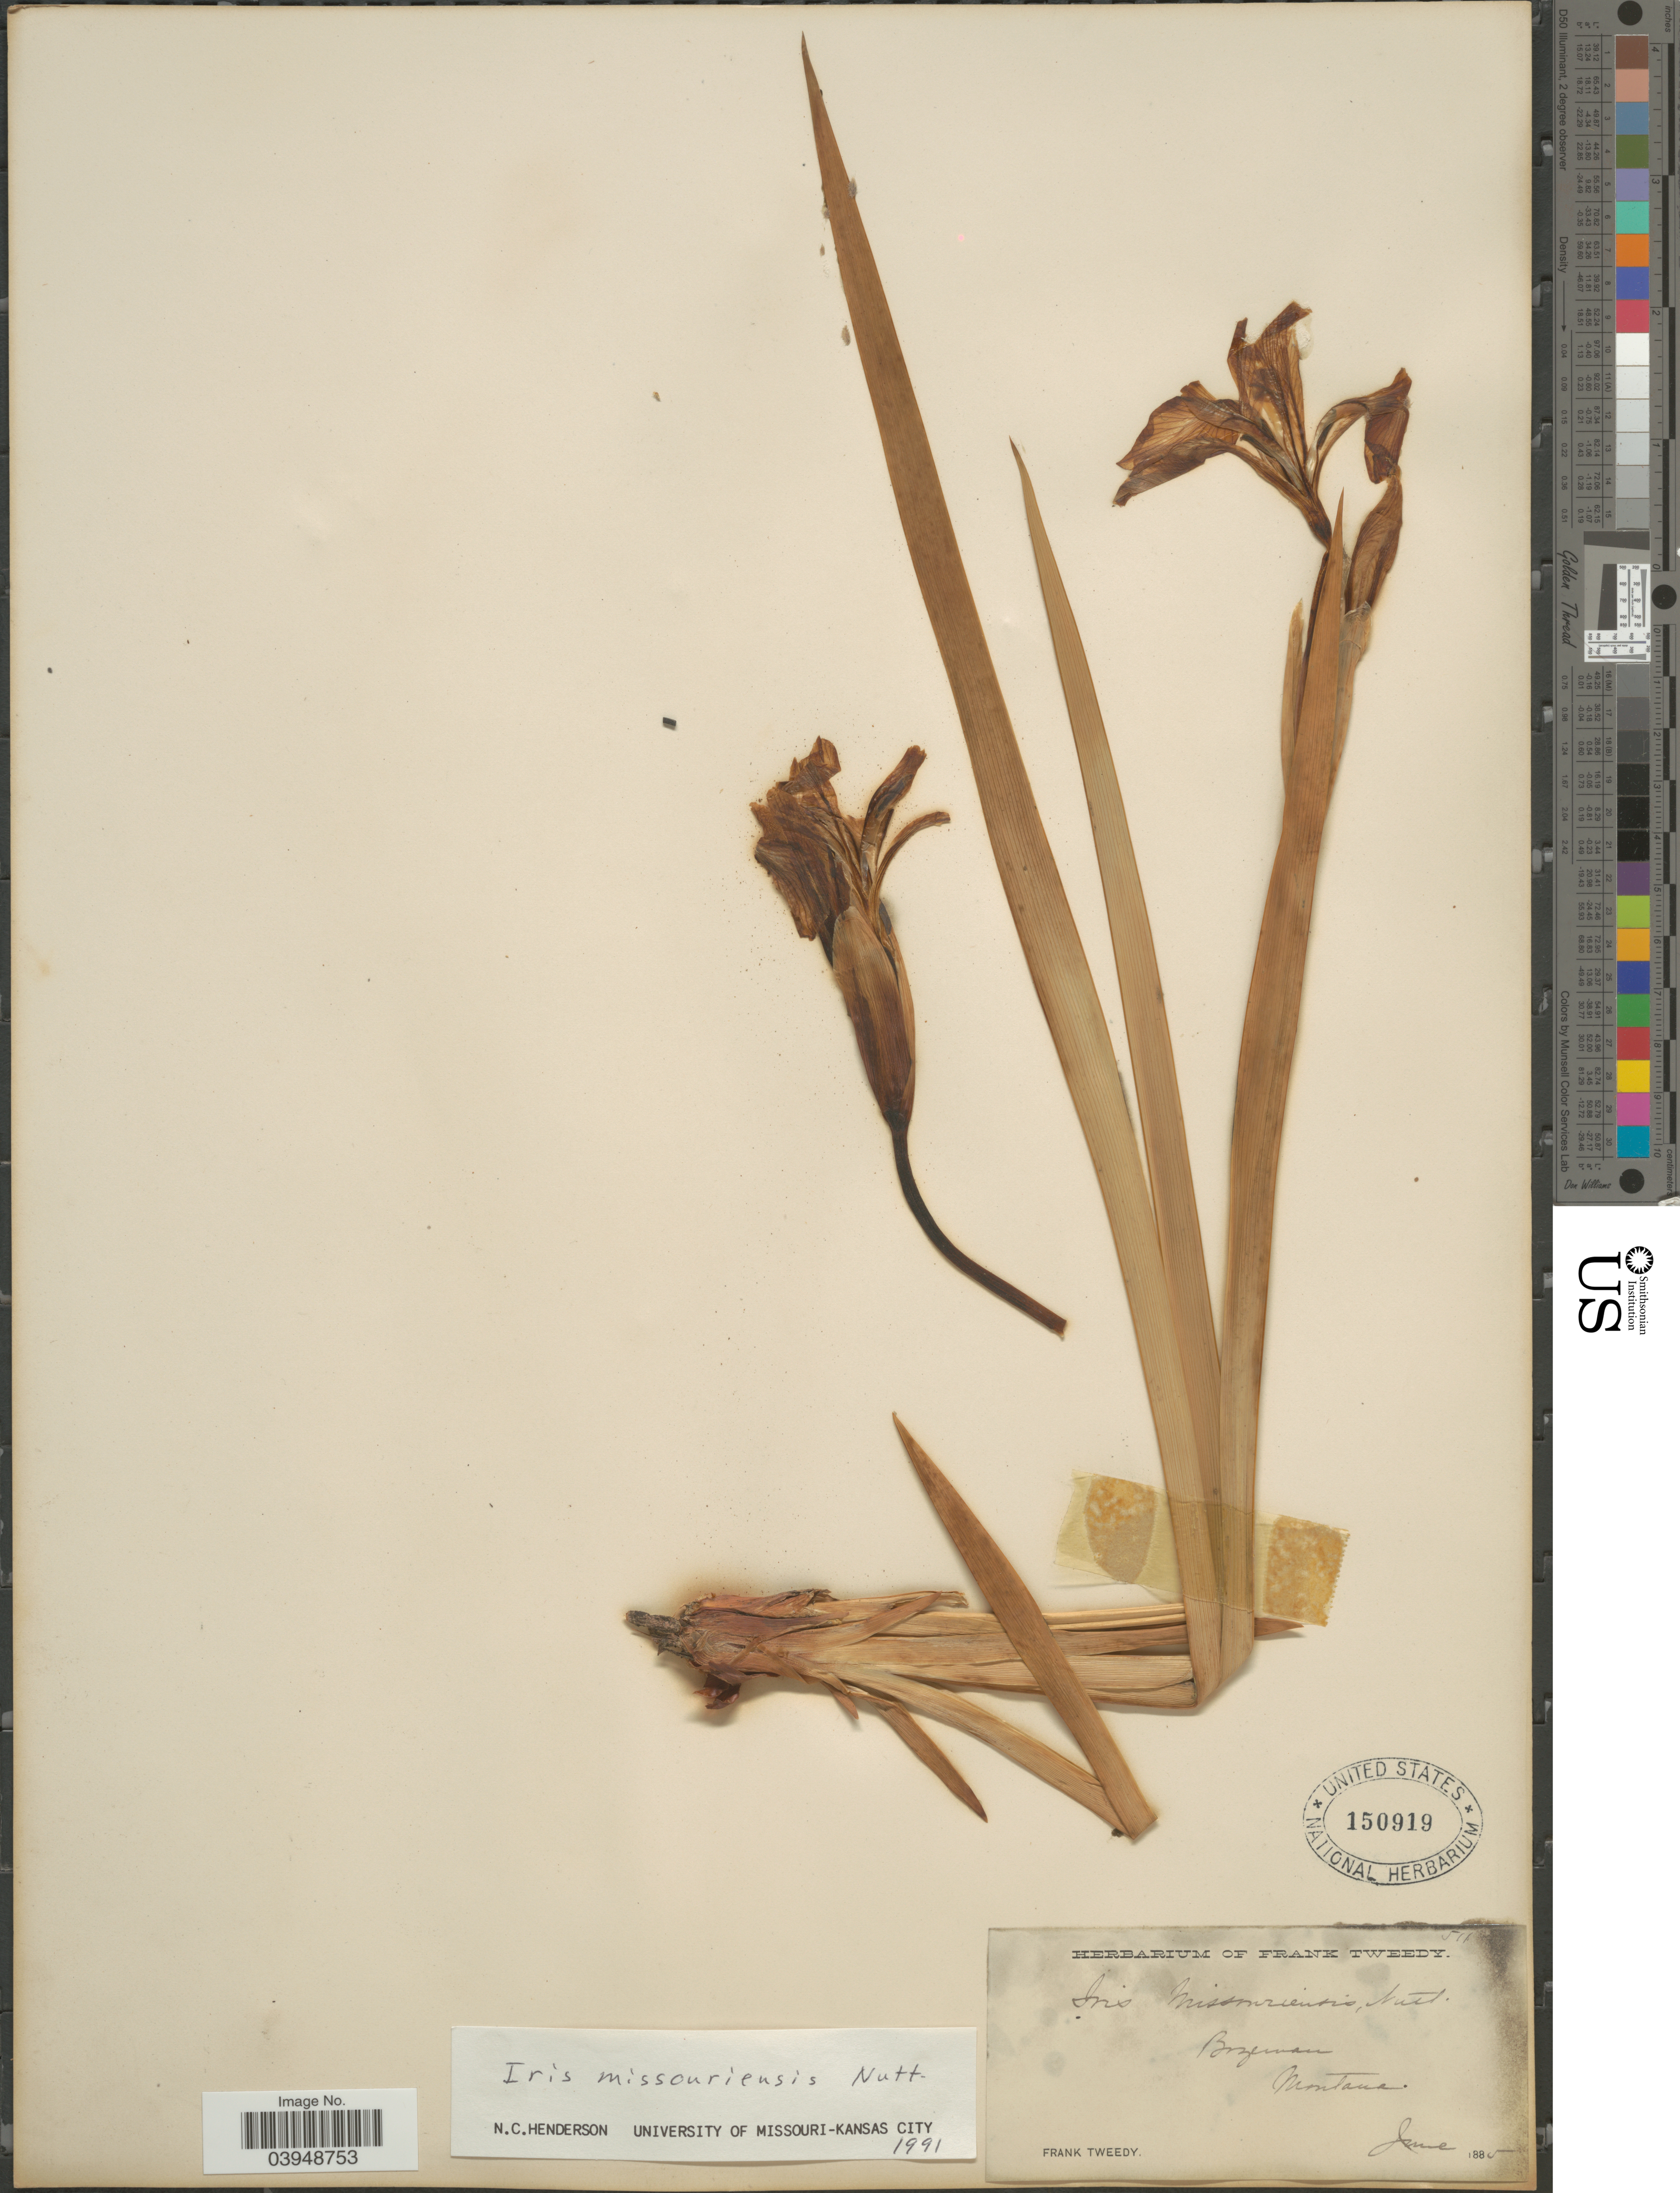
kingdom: Plantae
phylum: Tracheophyta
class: Liliopsida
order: Asparagales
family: Iridaceae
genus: Iris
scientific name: Iris missouriensis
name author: Nutt.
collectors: F. Tweedy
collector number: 511?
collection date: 1885-06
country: United States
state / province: Montana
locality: Bozeman.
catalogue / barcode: US 150919